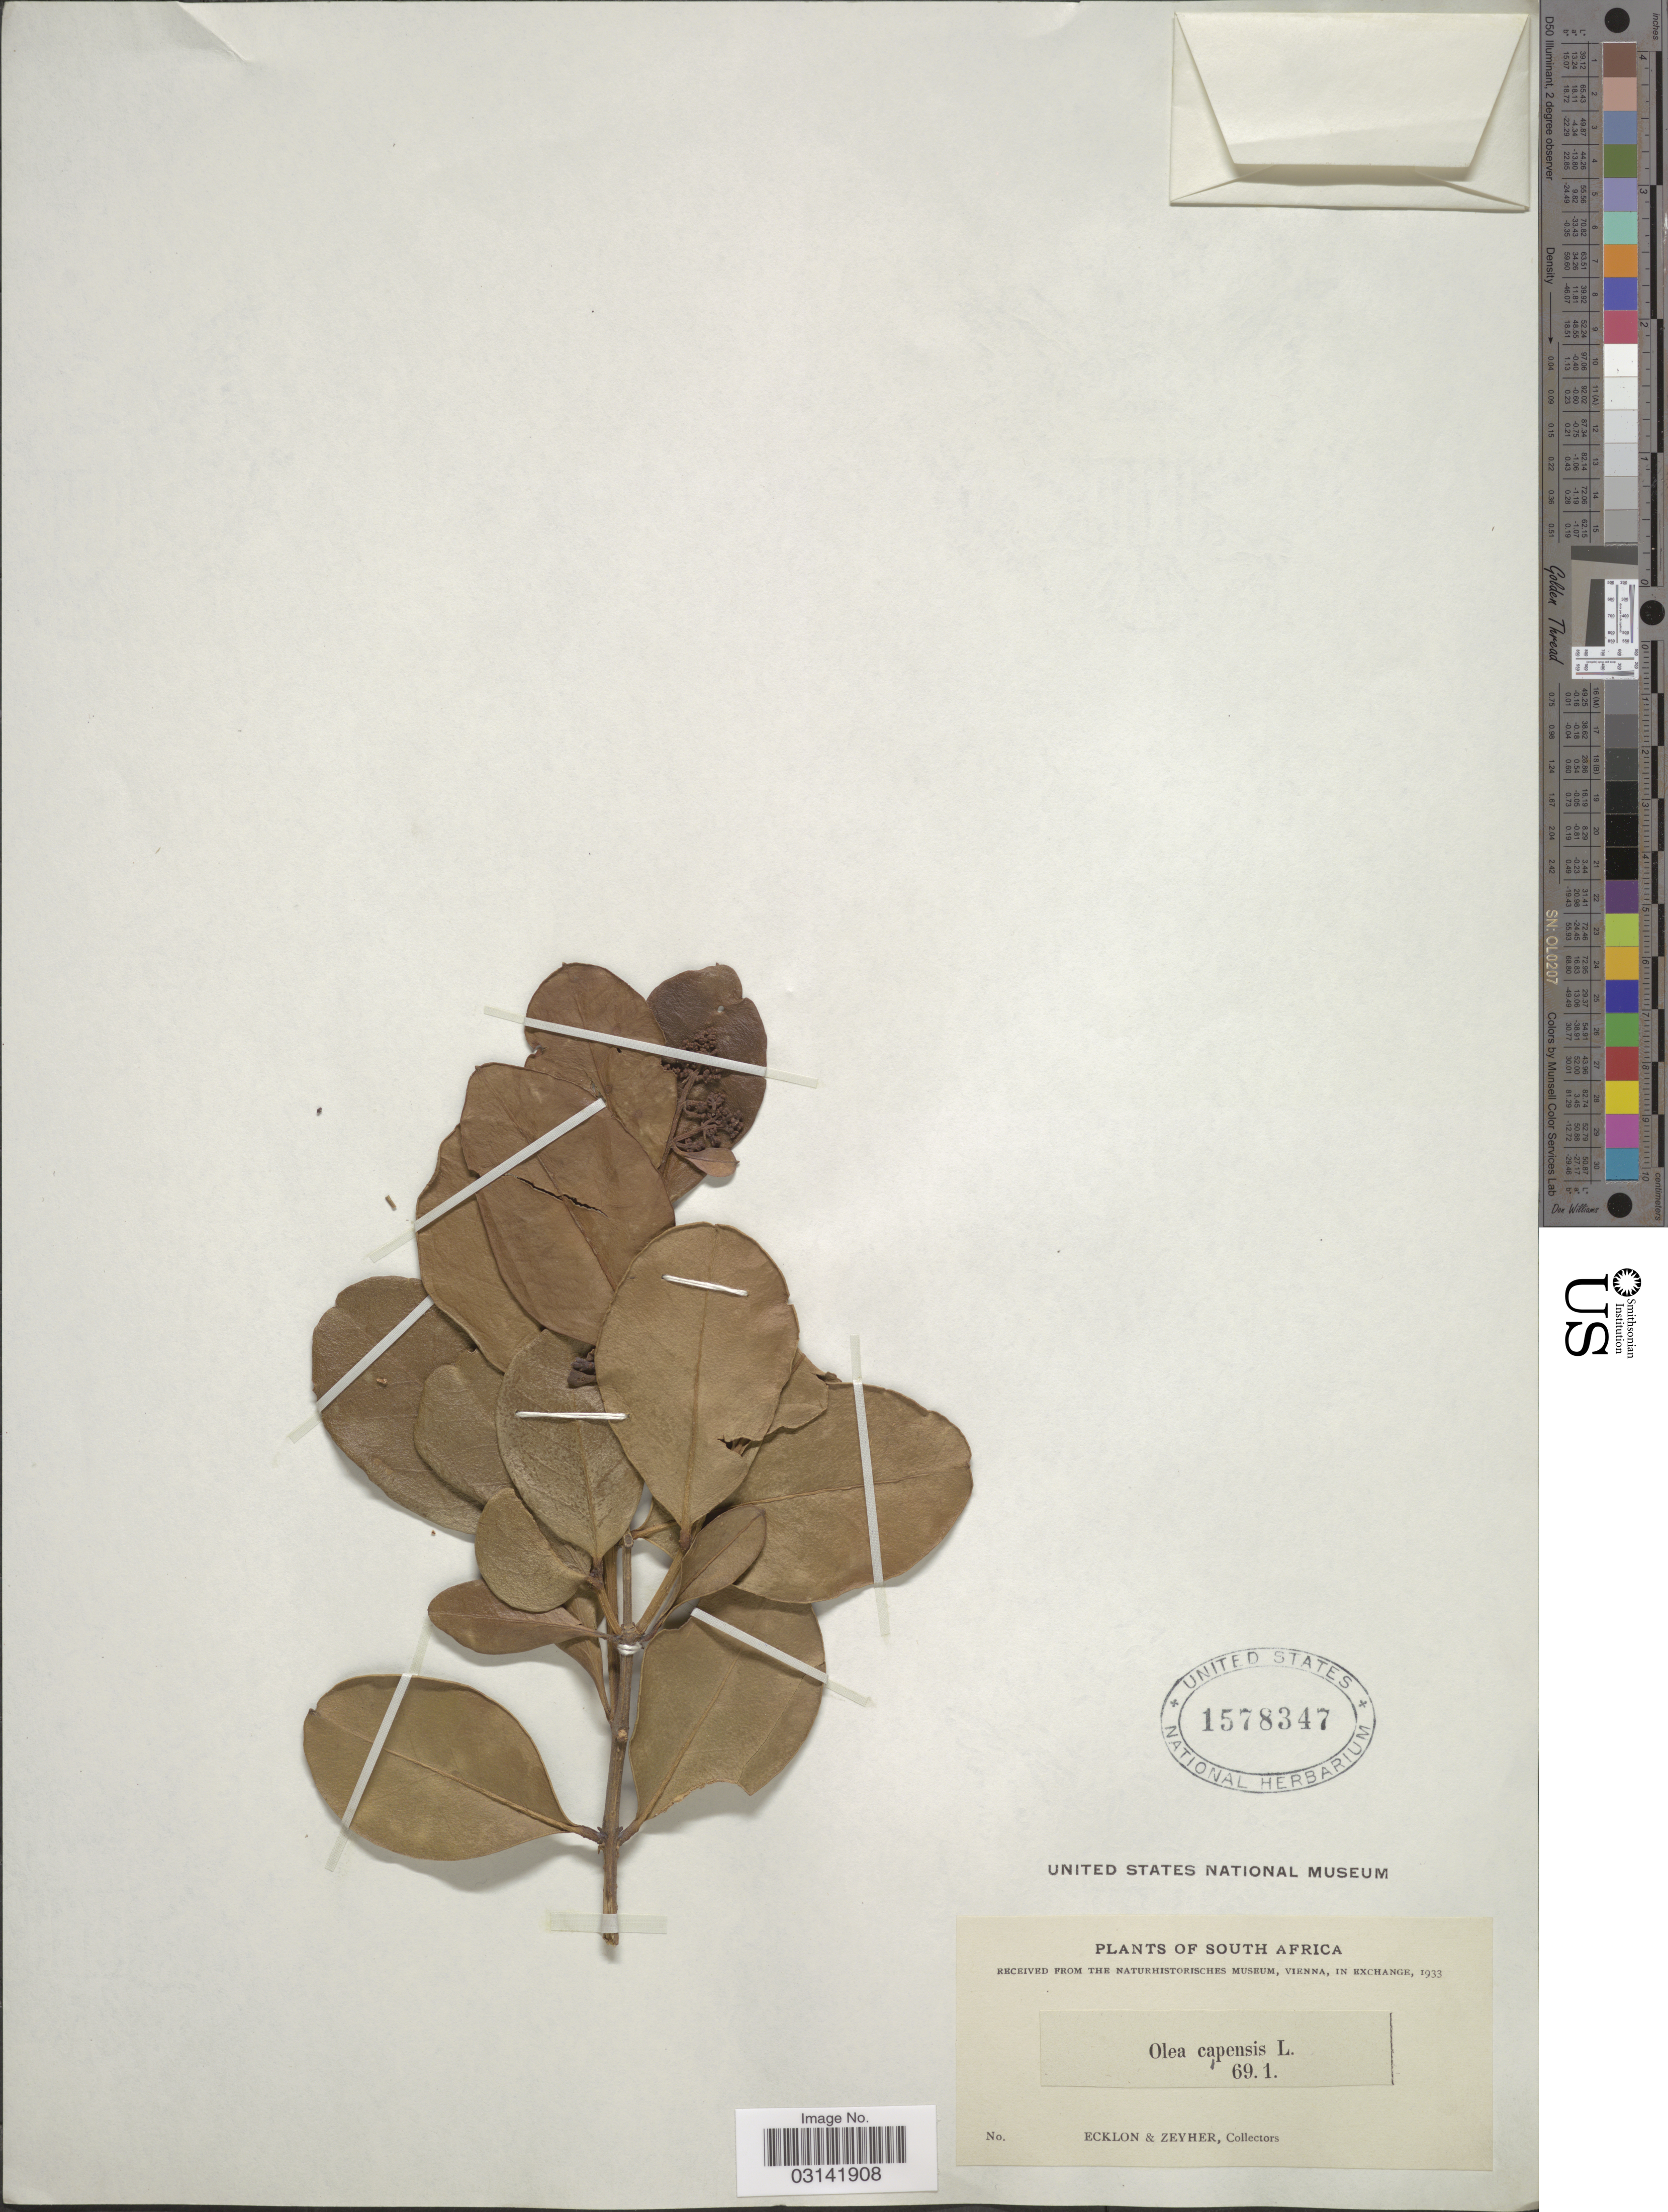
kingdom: Plantae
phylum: Tracheophyta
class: Magnoliopsida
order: Lamiales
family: Oleaceae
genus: Olea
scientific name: Olea capensis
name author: L.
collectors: -. Ecklon & -. Zeyher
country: South Africa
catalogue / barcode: US 1578347